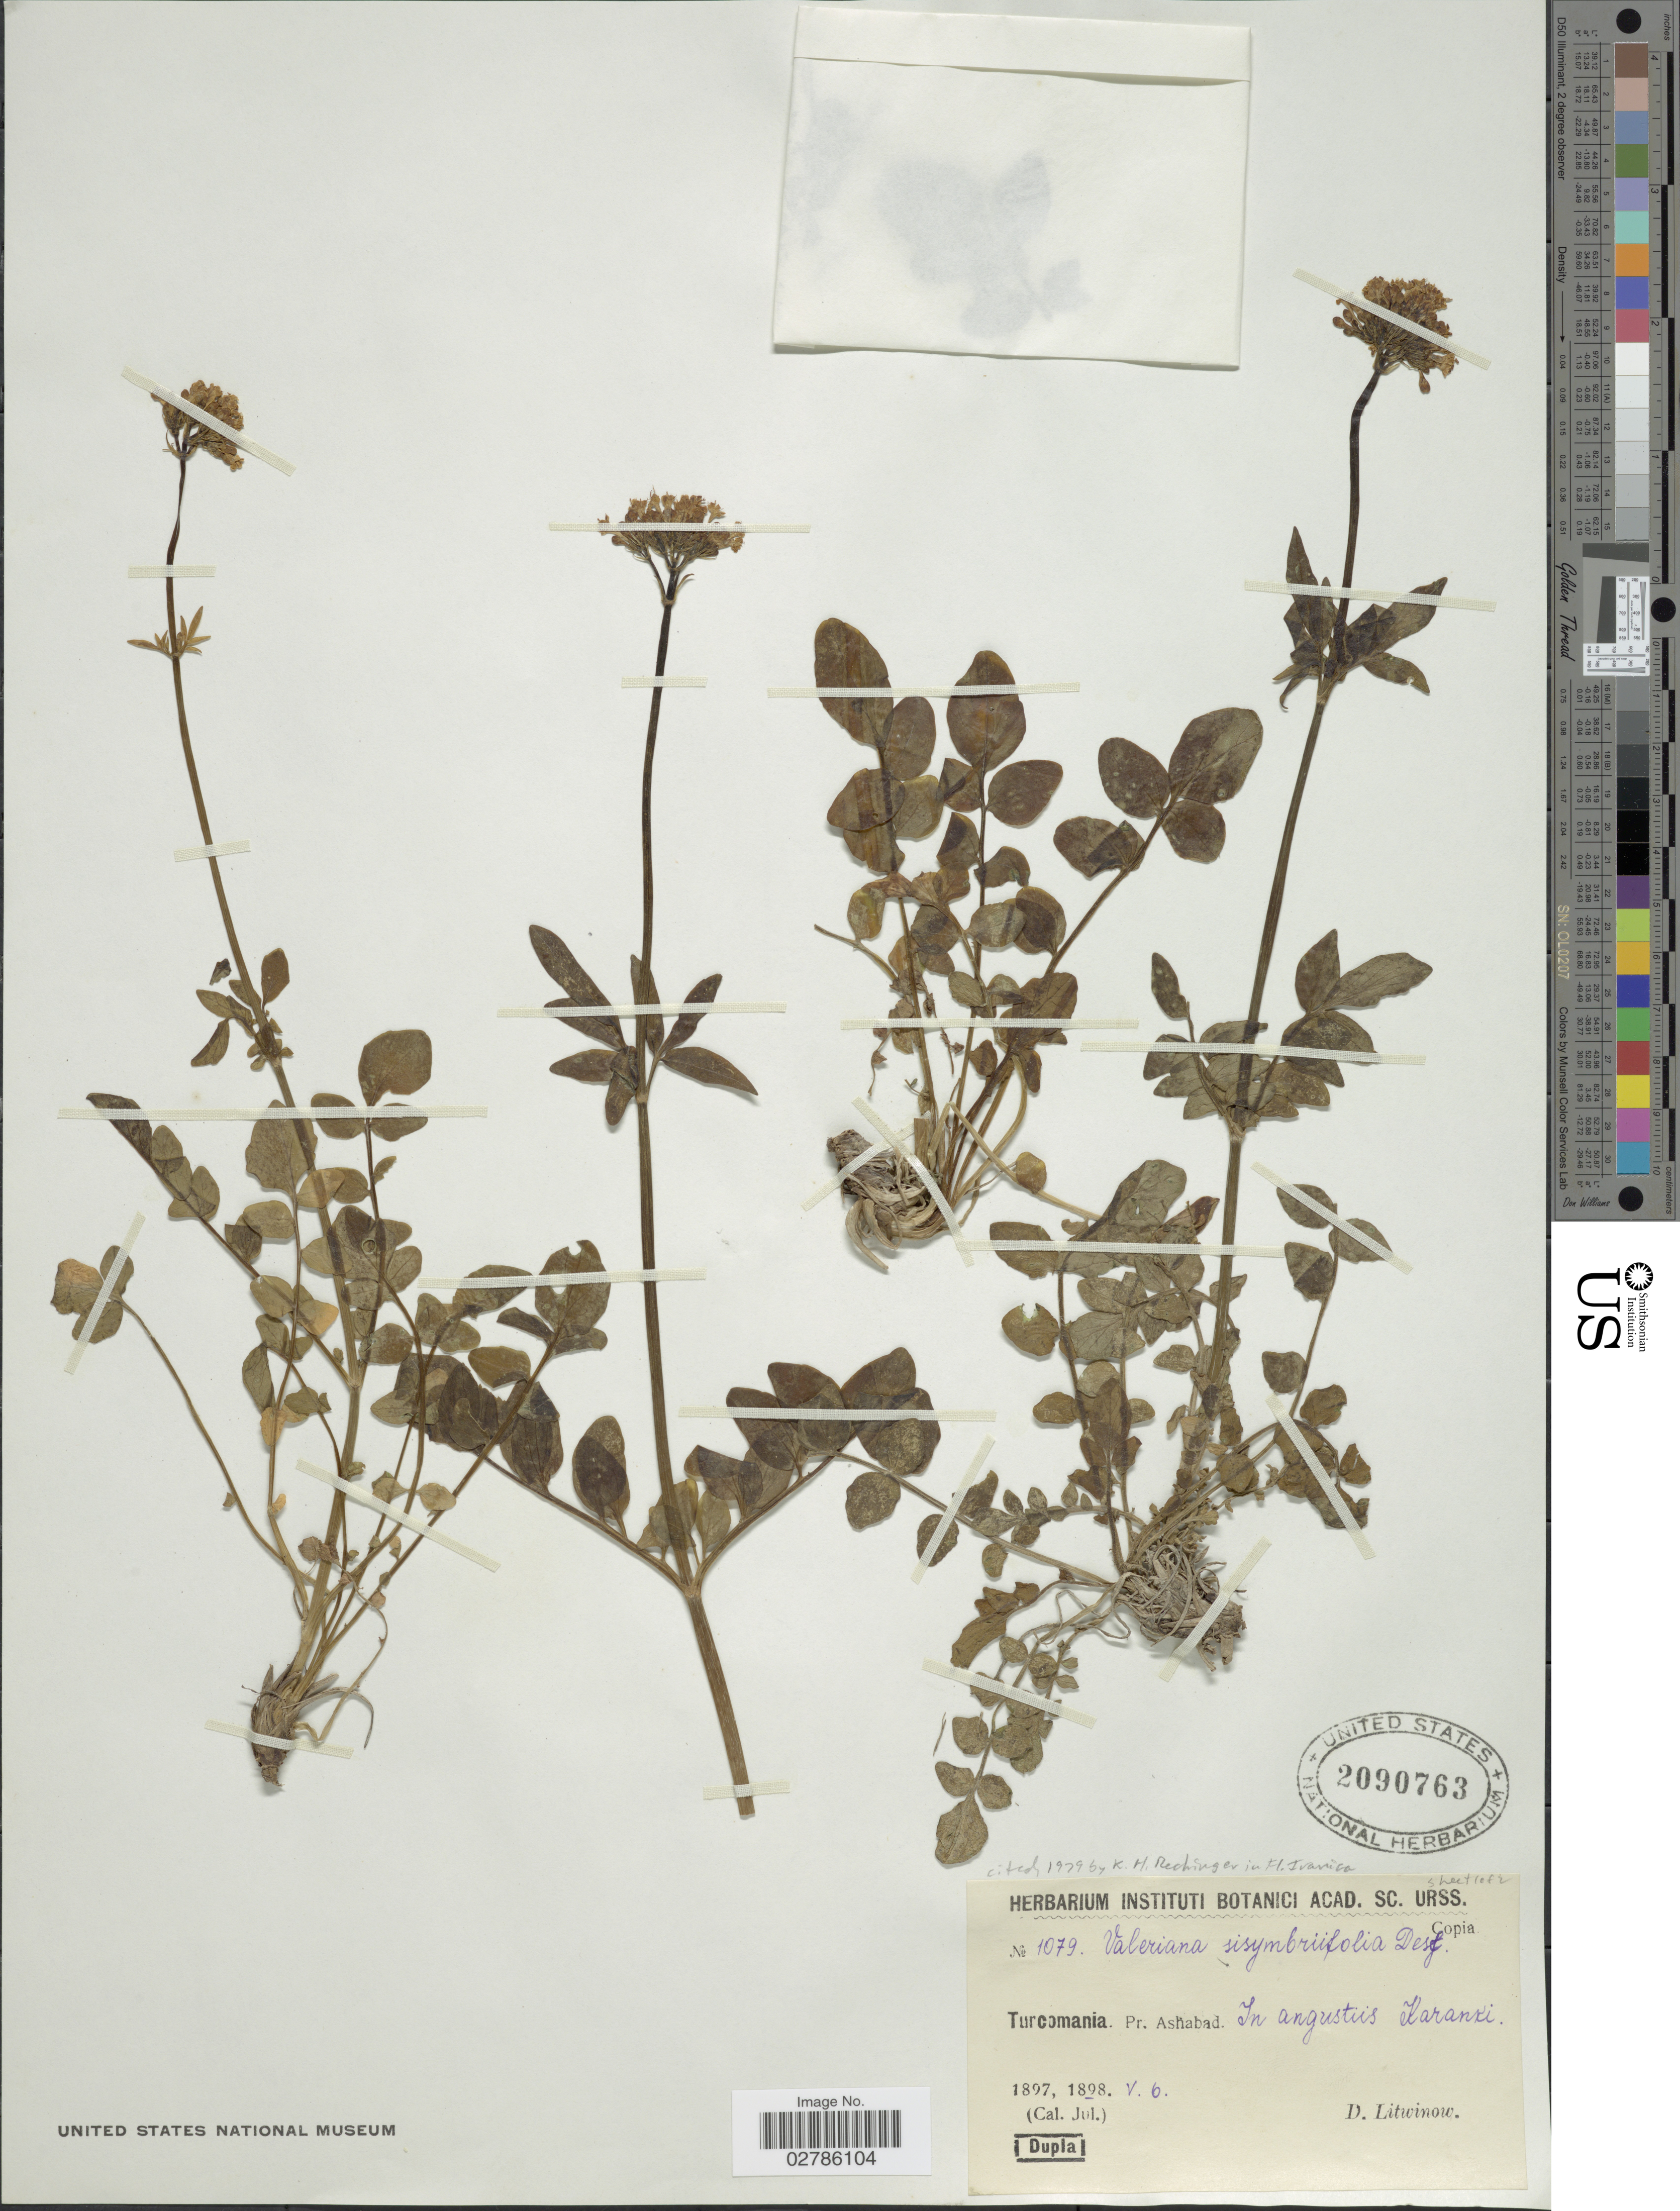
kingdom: Plantae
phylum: Tracheophyta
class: Magnoliopsida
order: Dipsacales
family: Caprifoliaceae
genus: Valeriana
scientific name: Valeriana sisymbriifolia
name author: Vahl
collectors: D. Litwinow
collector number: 1079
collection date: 1898-05-06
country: Turkmenistan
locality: Turcomania. Pr. Ashabad. In Angustiis Karanki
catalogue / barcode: US 2090763